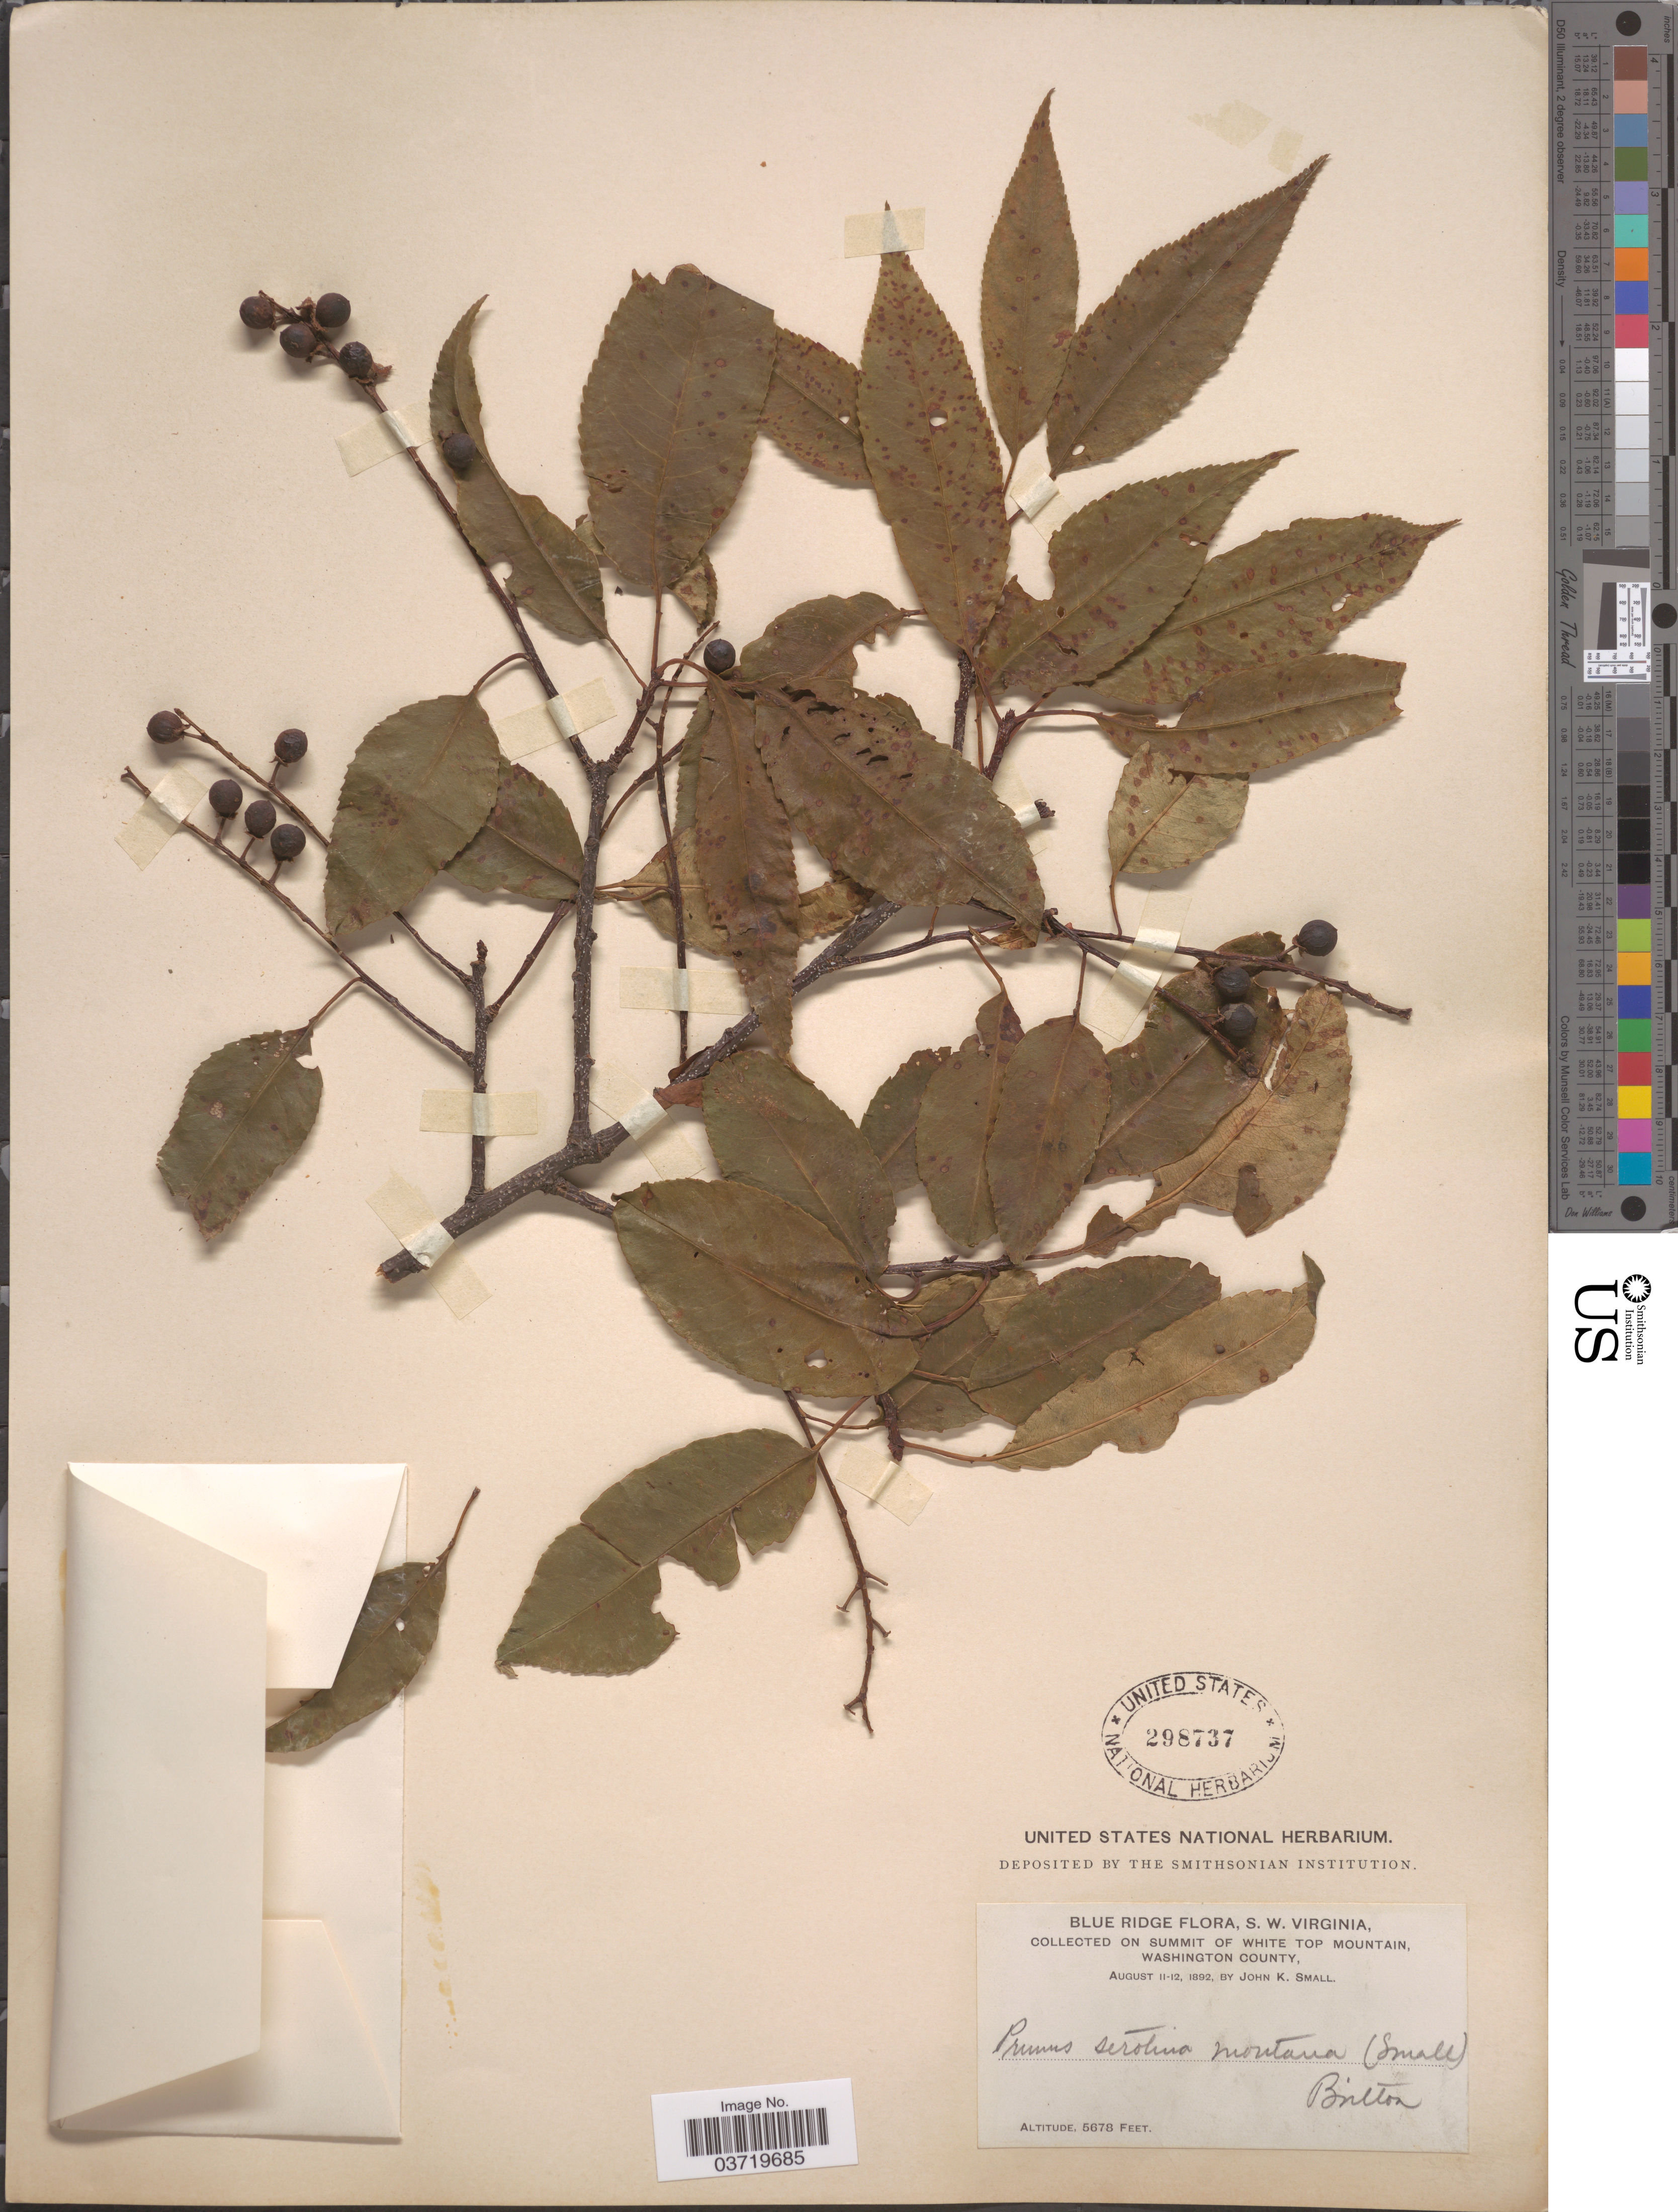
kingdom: Plantae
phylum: Tracheophyta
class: Magnoliopsida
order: Rosales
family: Rosaceae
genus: Prunus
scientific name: Prunus serotina var. montana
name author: (Small) Britton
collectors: J. K. Small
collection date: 1892-08-11/1892-08-12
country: United States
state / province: Virginia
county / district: Washington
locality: Blue Ridge, S. W. Virginia. On Summit of White Top Mountain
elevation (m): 1731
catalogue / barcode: US 298737